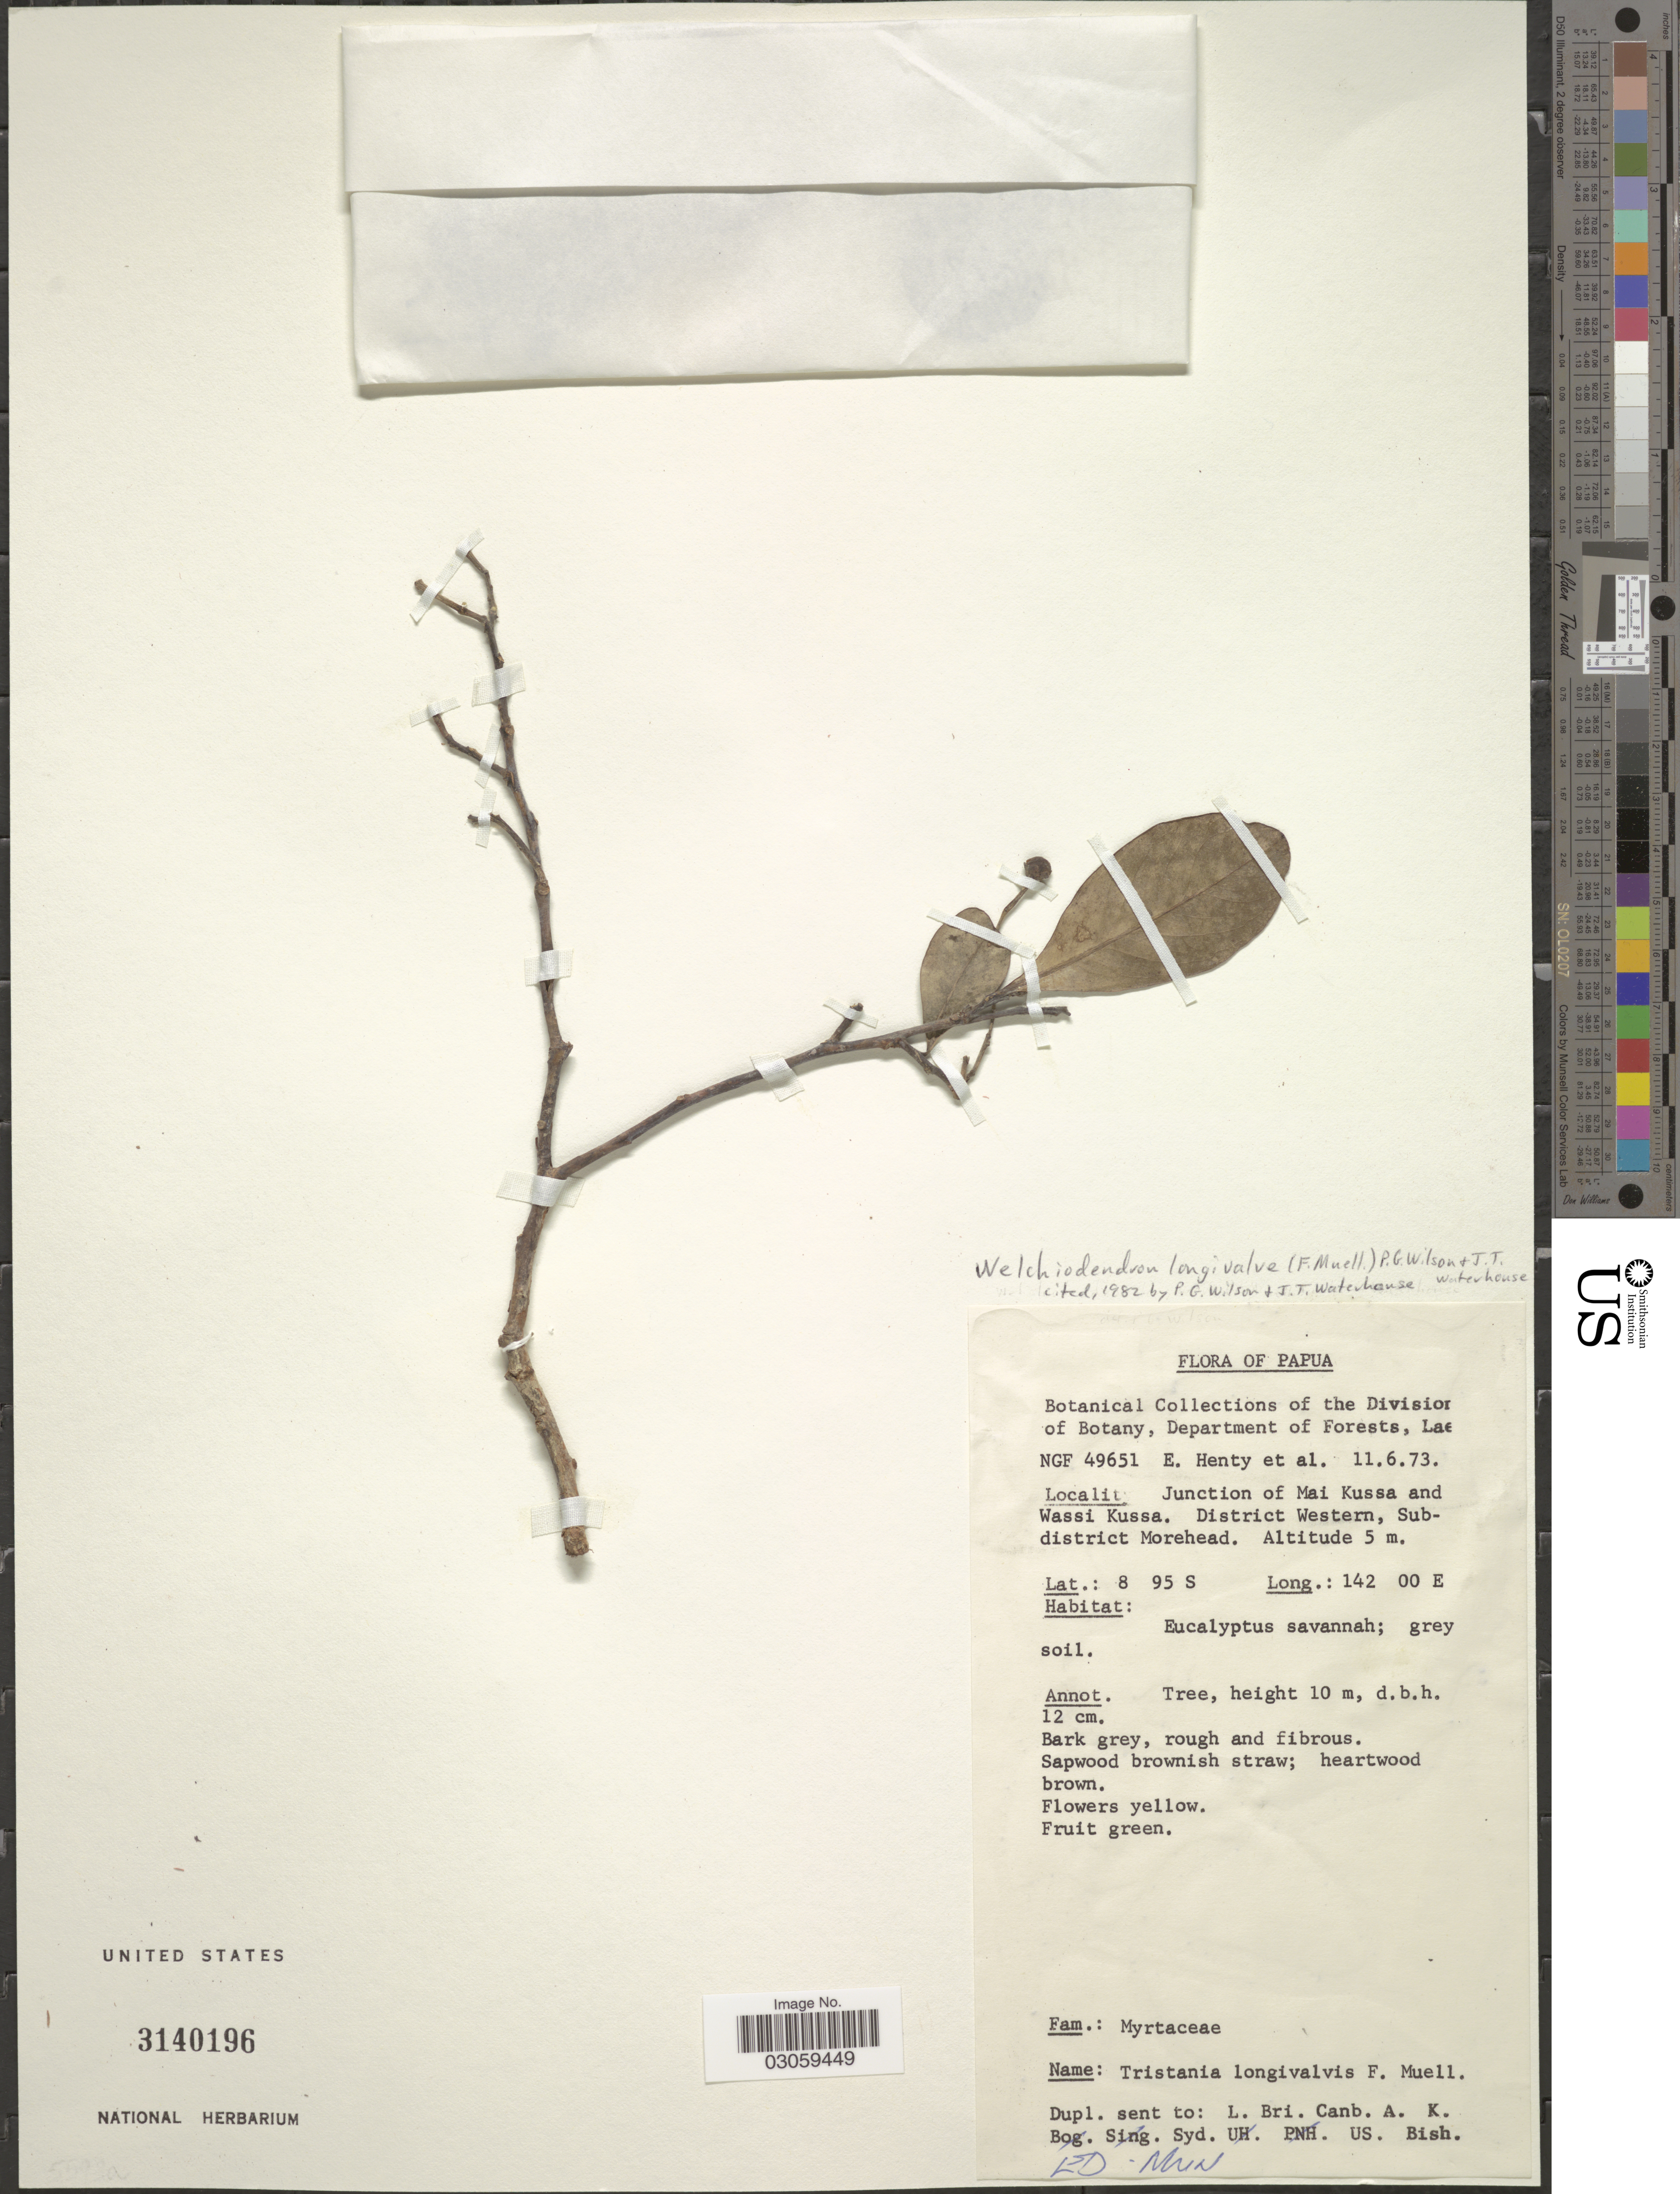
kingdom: Plantae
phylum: Tracheophyta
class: Magnoliopsida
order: Myrtales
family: Myrtaceae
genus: Welchiodendron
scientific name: Welchiodendron longivalve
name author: (F. Muell.) P.G. Wilson & J. T. Waterh.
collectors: E. Henty & et al.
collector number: NGF49651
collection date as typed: Transcribed d/m/y: 11/6/73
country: Papua New Guinea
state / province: Manus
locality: Junction of Mai Kussa and Wassi Kussa. District Western, Subdistrict Morehead.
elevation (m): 5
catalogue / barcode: US 3140196